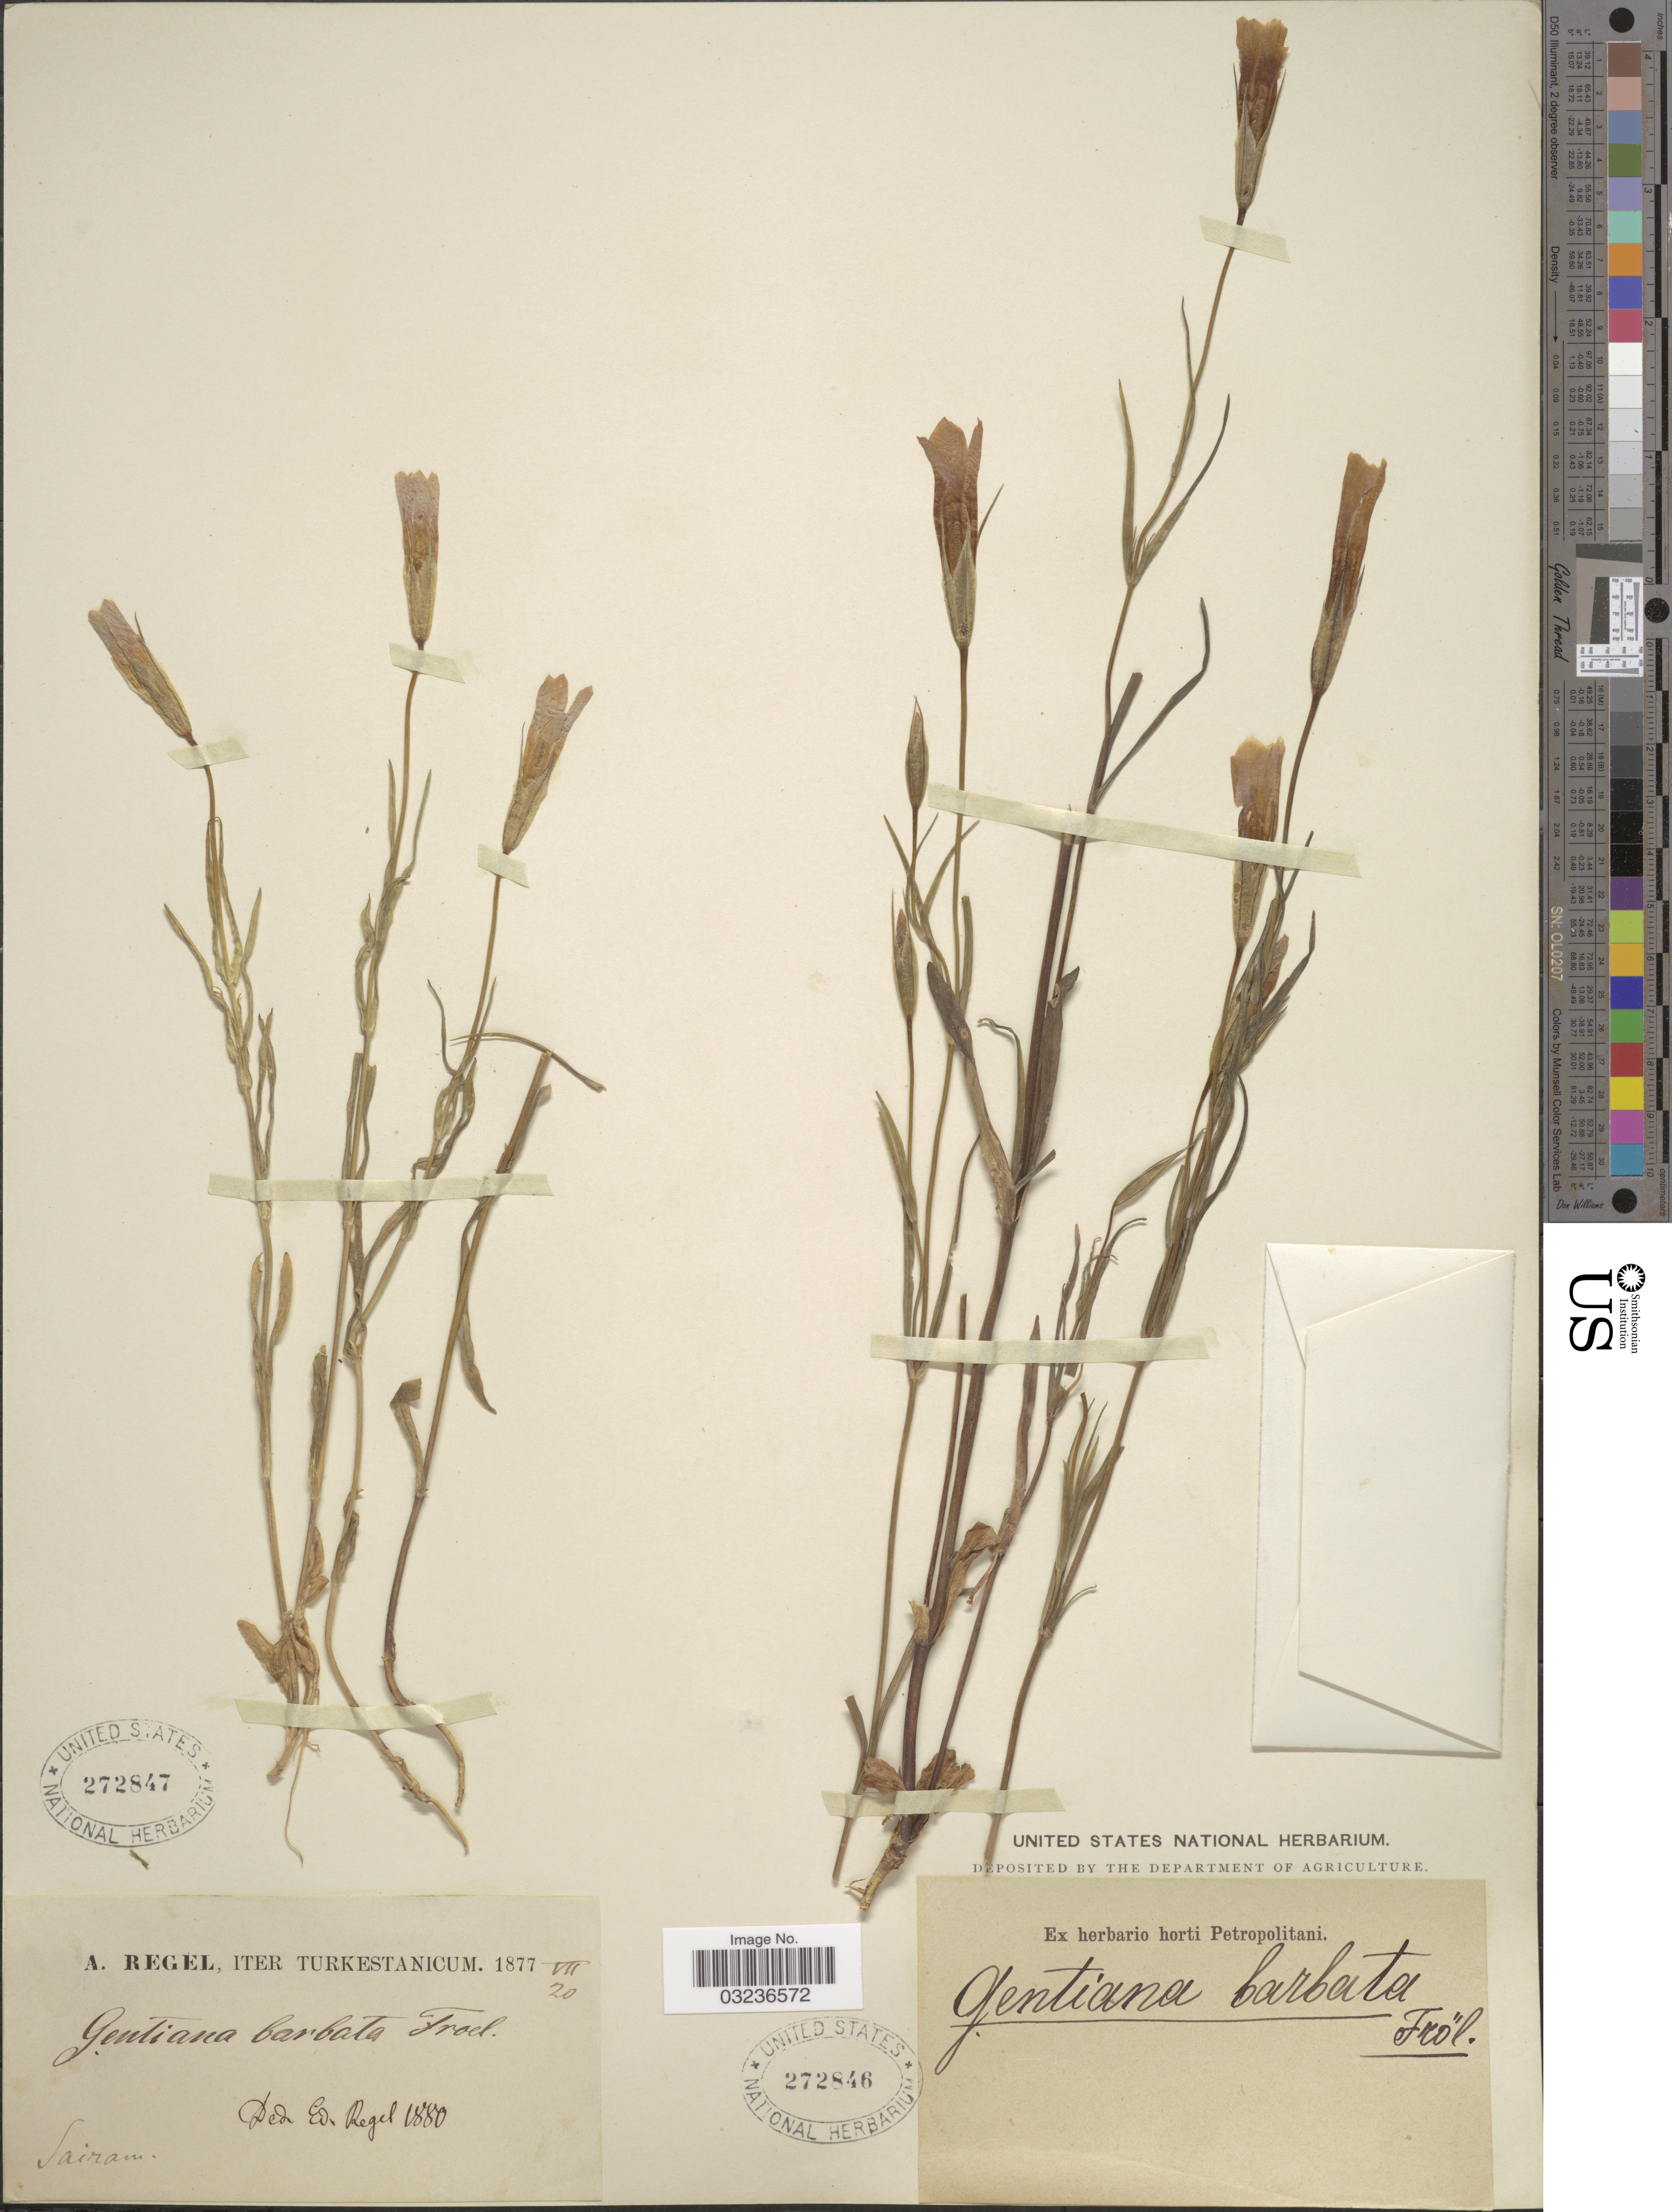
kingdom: Plantae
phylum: Tracheophyta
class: Magnoliopsida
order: Gentianales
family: Gentianaceae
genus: Gentiana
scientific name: Gentiana barbata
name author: Froel.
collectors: A. Regel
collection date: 1877-07-20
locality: Sairam. Turkestanicum.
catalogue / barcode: US 272847-2